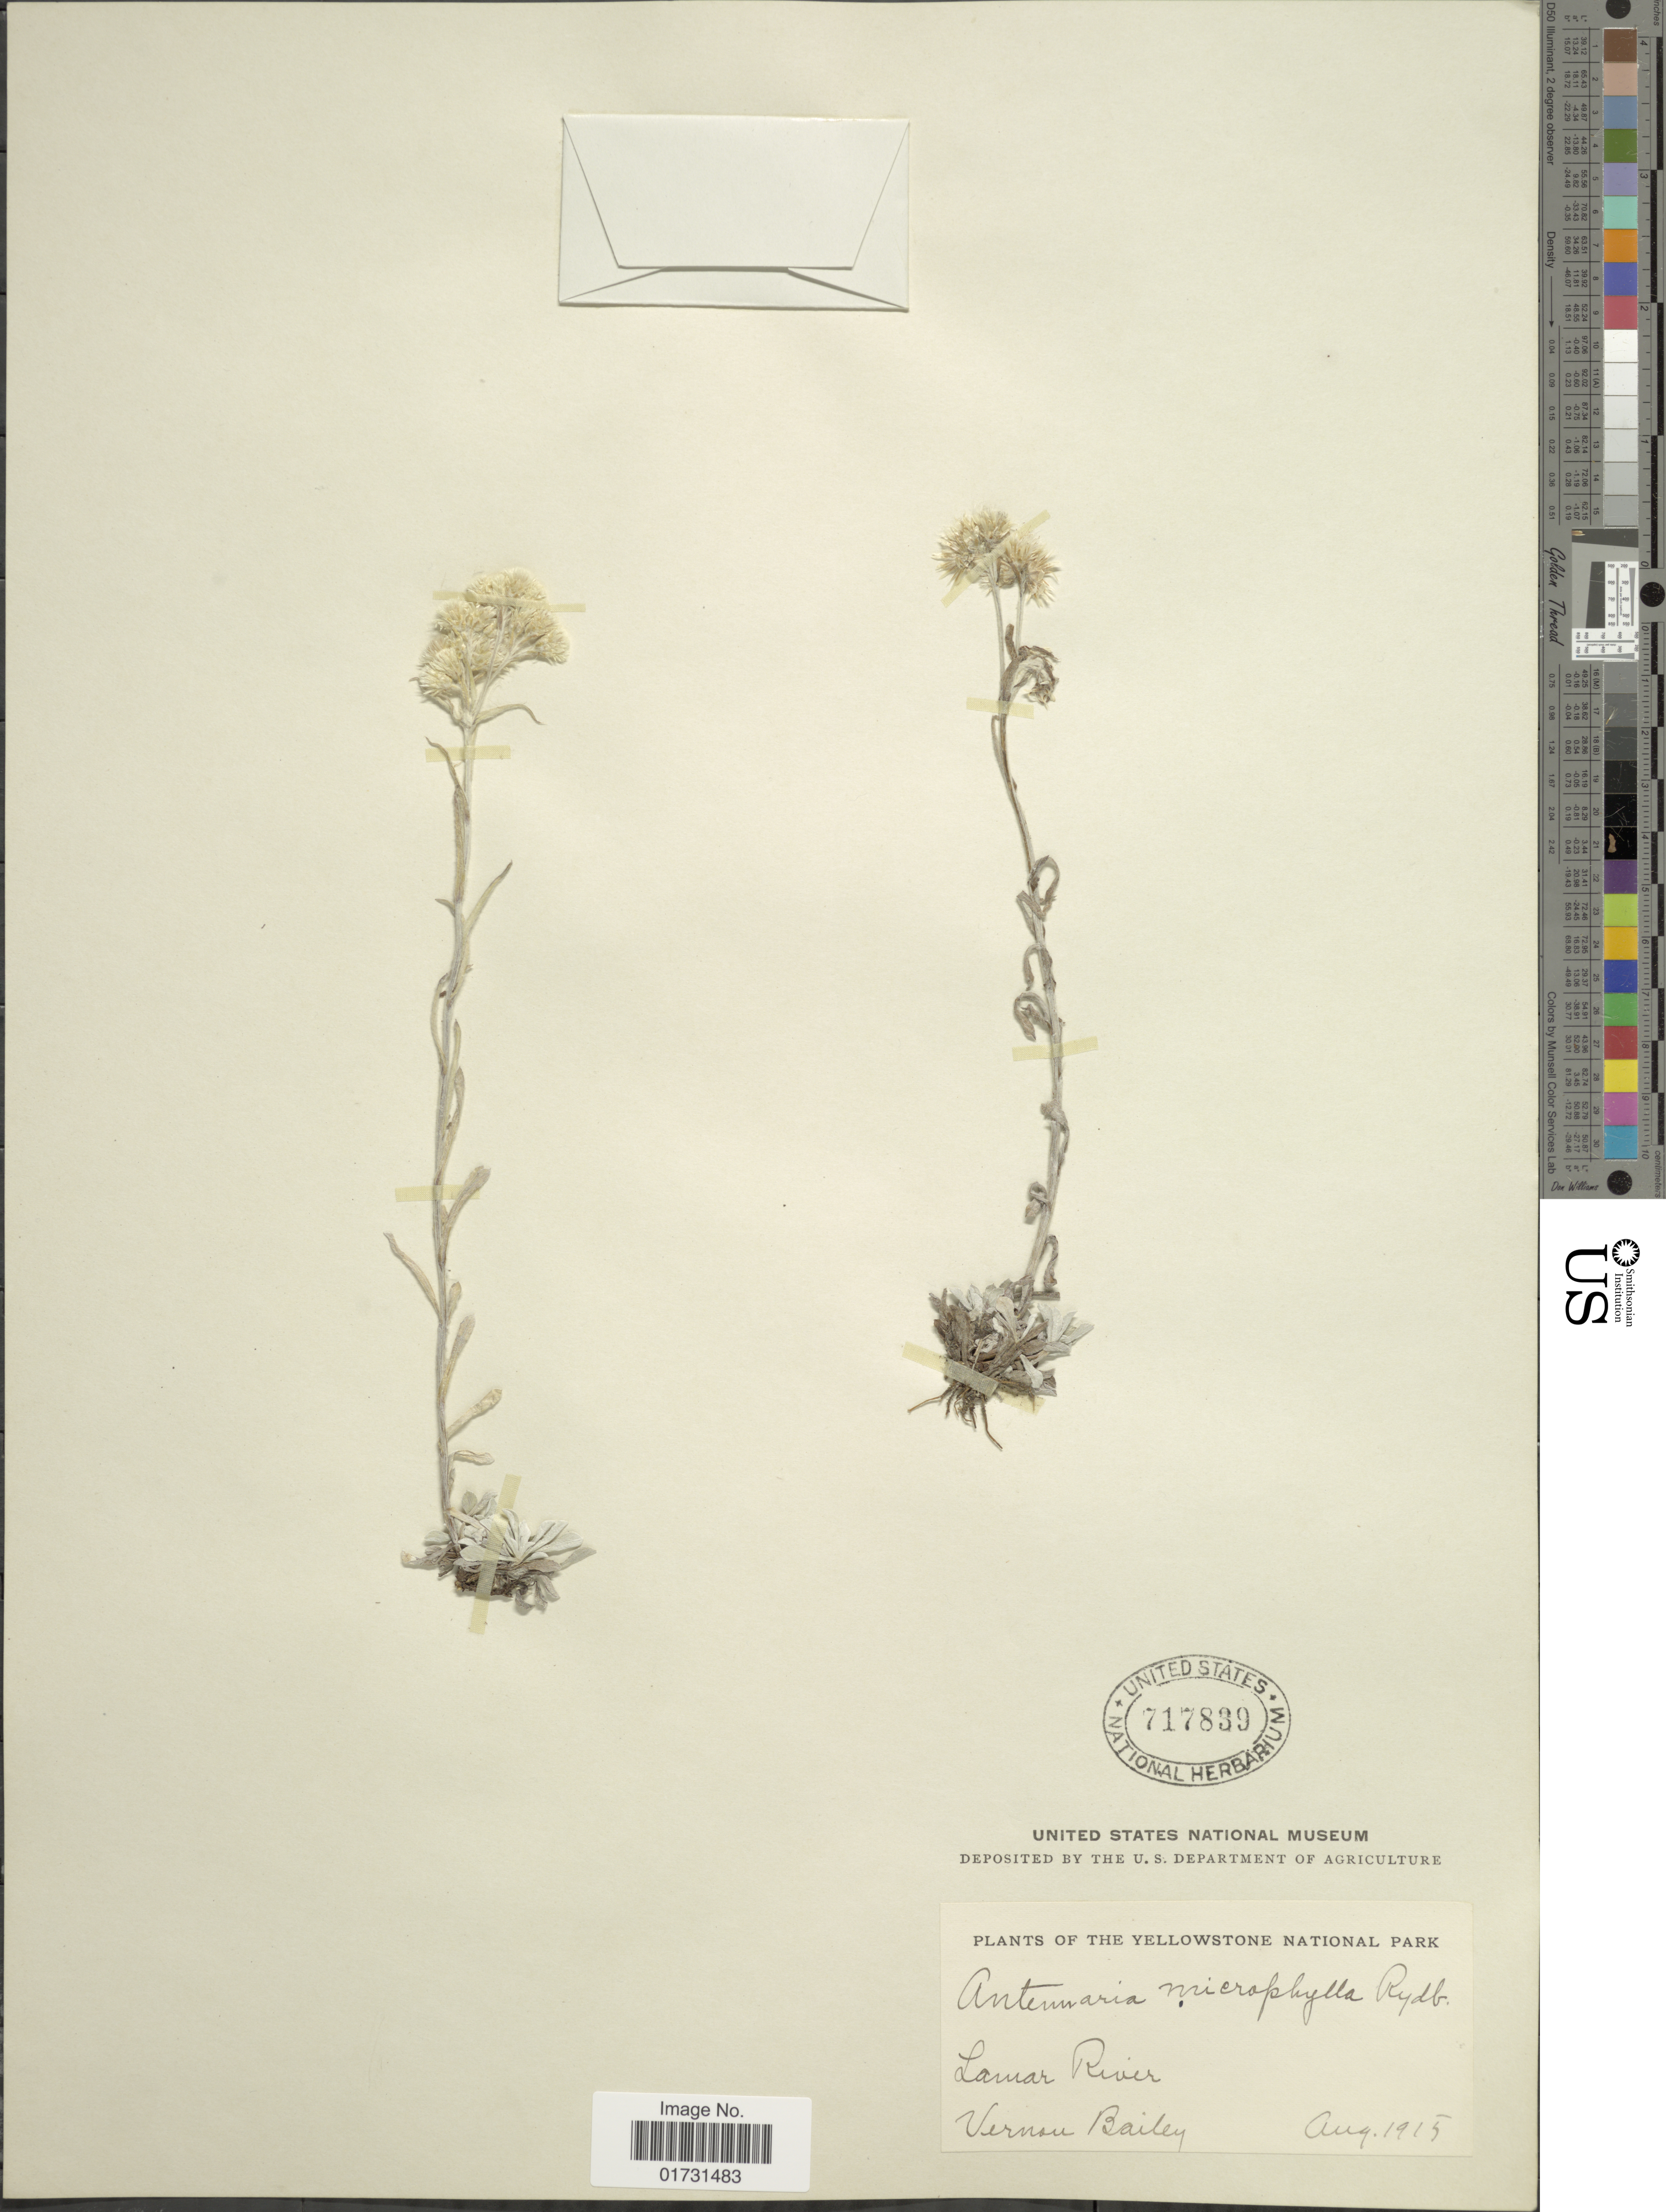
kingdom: Plantae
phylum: Tracheophyta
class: Magnoliopsida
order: Asterales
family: Asteraceae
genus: Antennaria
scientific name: Antennaria microphylla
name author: Rydb.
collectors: V. O. Bailey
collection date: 1915-08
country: United States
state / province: Wyoming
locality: Lamar River. Yellowstone National Park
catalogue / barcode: US 717839